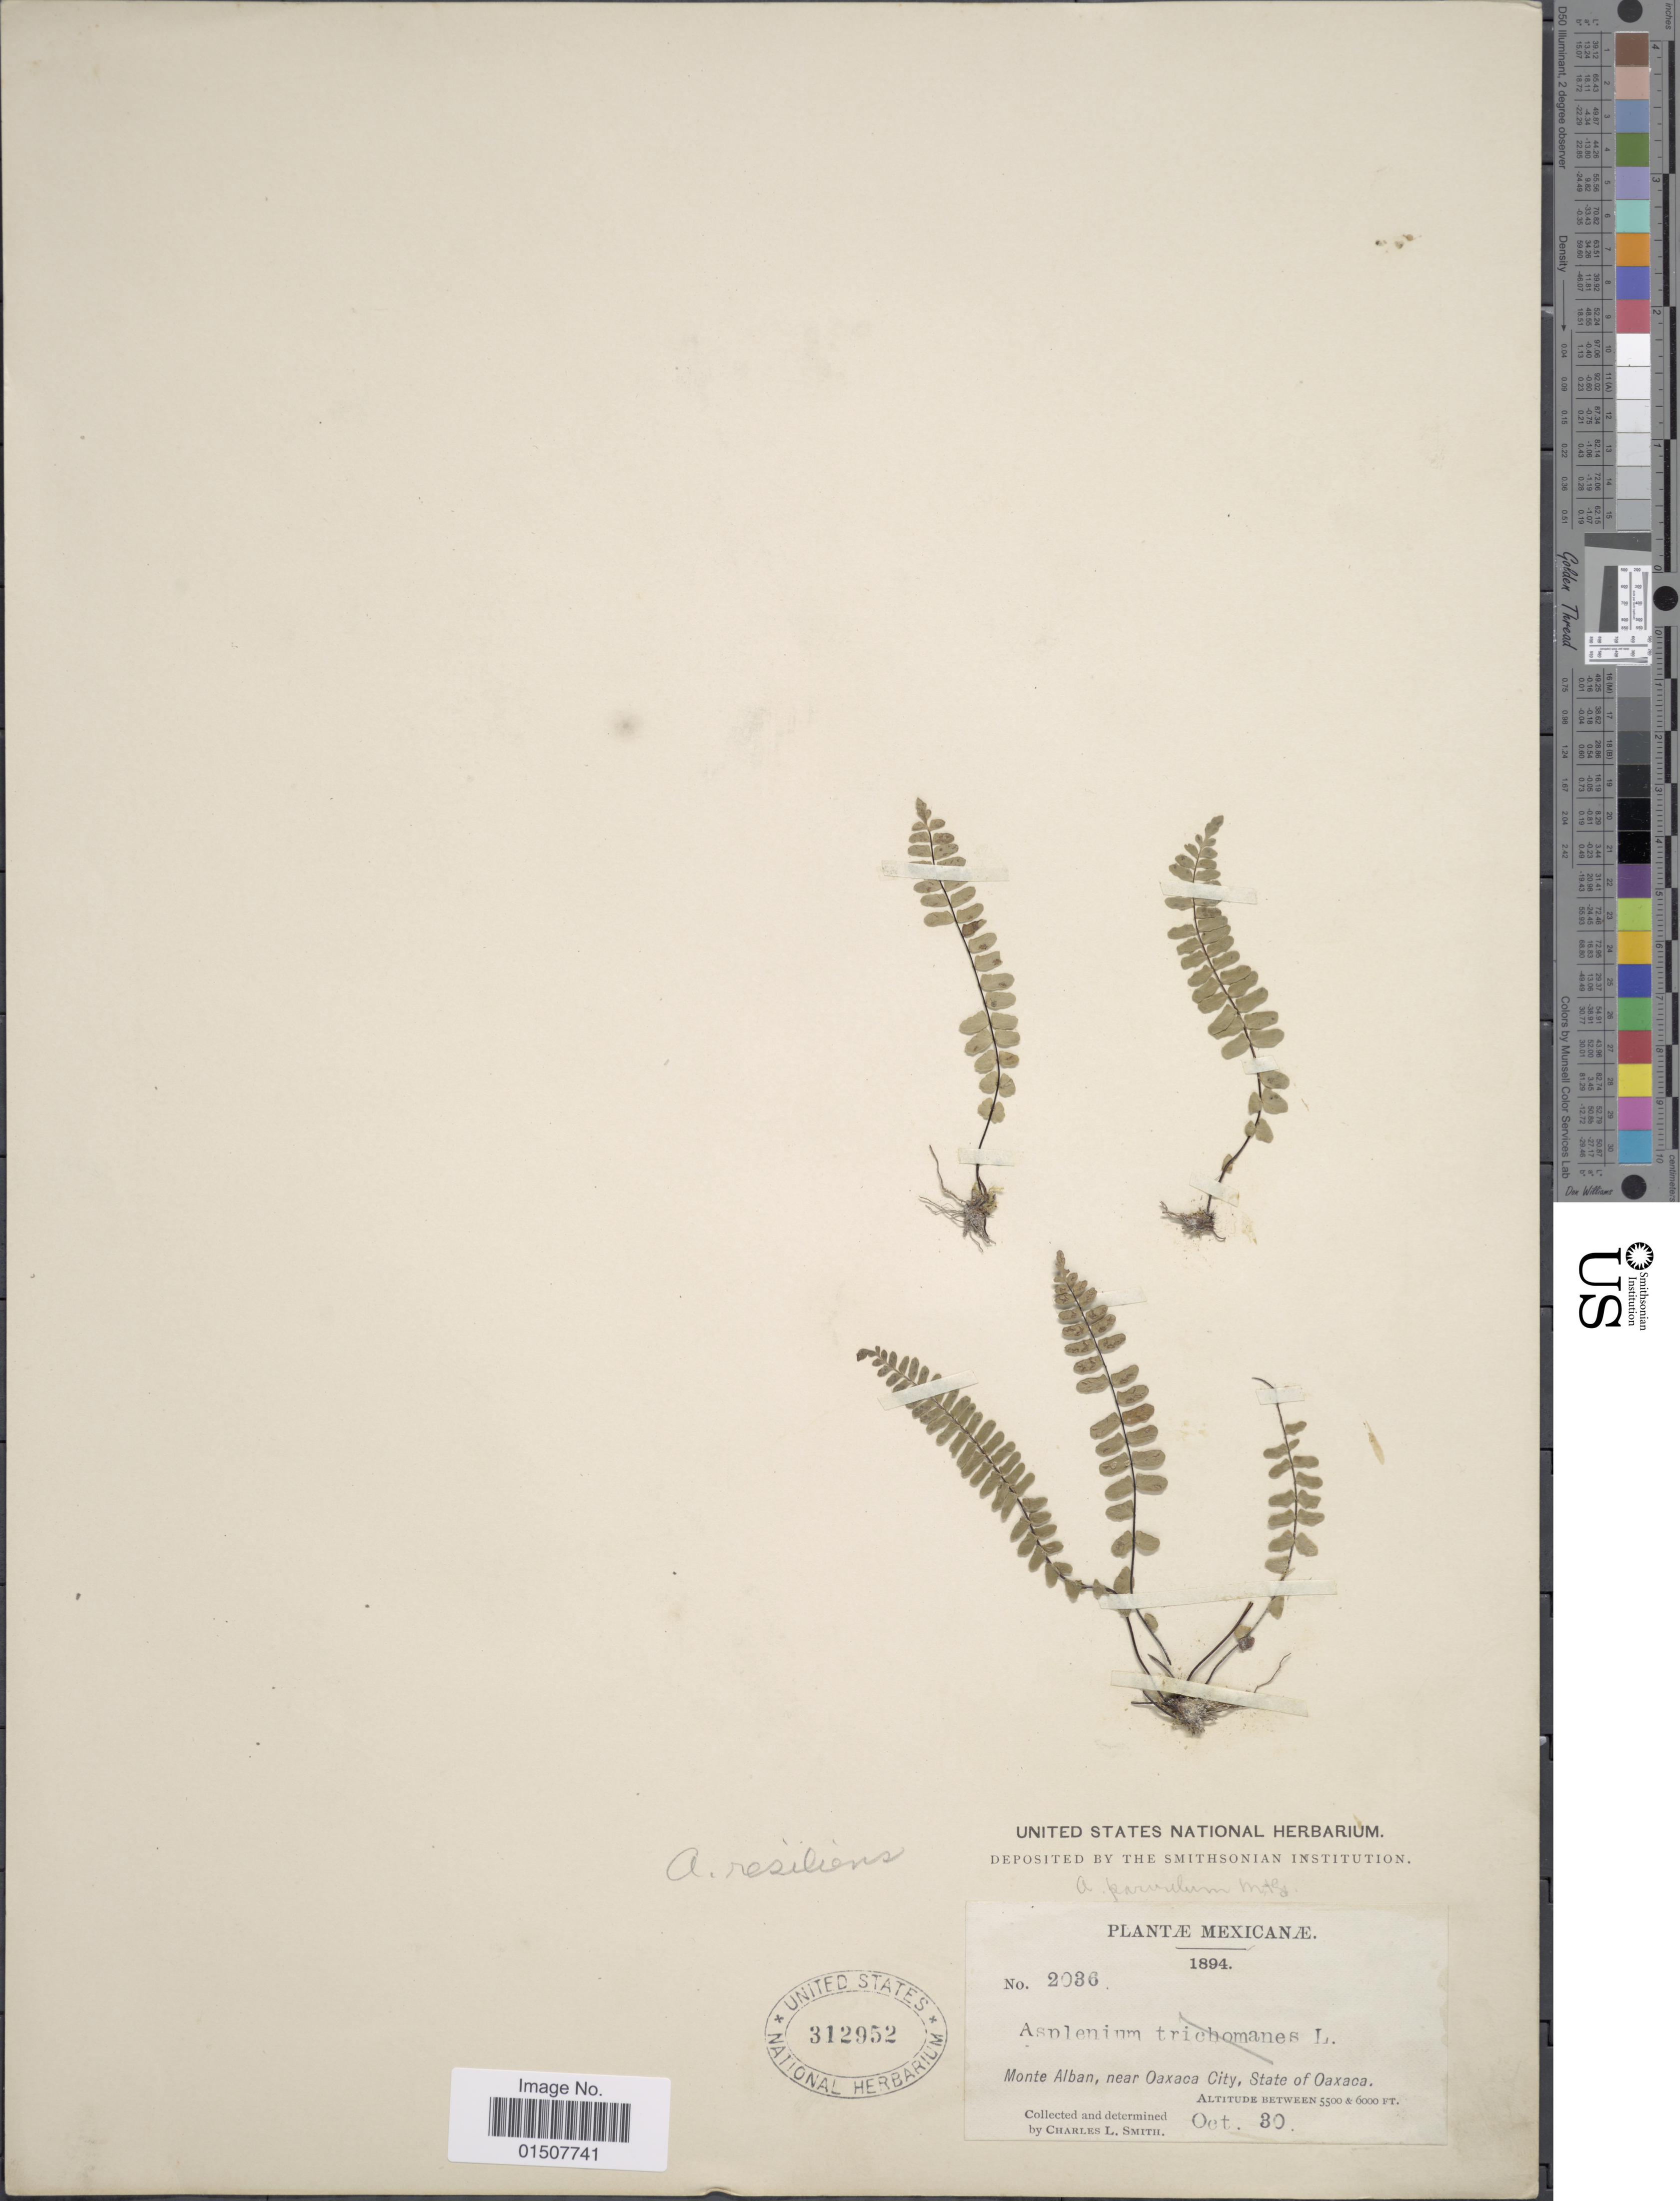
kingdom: Plantae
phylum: Tracheophyta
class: Polypodiopsida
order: Polypodiales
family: Aspleniaceae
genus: Asplenium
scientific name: Asplenium resiliens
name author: Kunze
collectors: C. L. Smith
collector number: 2036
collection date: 1894-10-30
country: Mexico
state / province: Oaxaca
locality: Monte Alban, near Oaxaca City, State of Oaxaca.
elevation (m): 1676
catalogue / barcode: US 312952